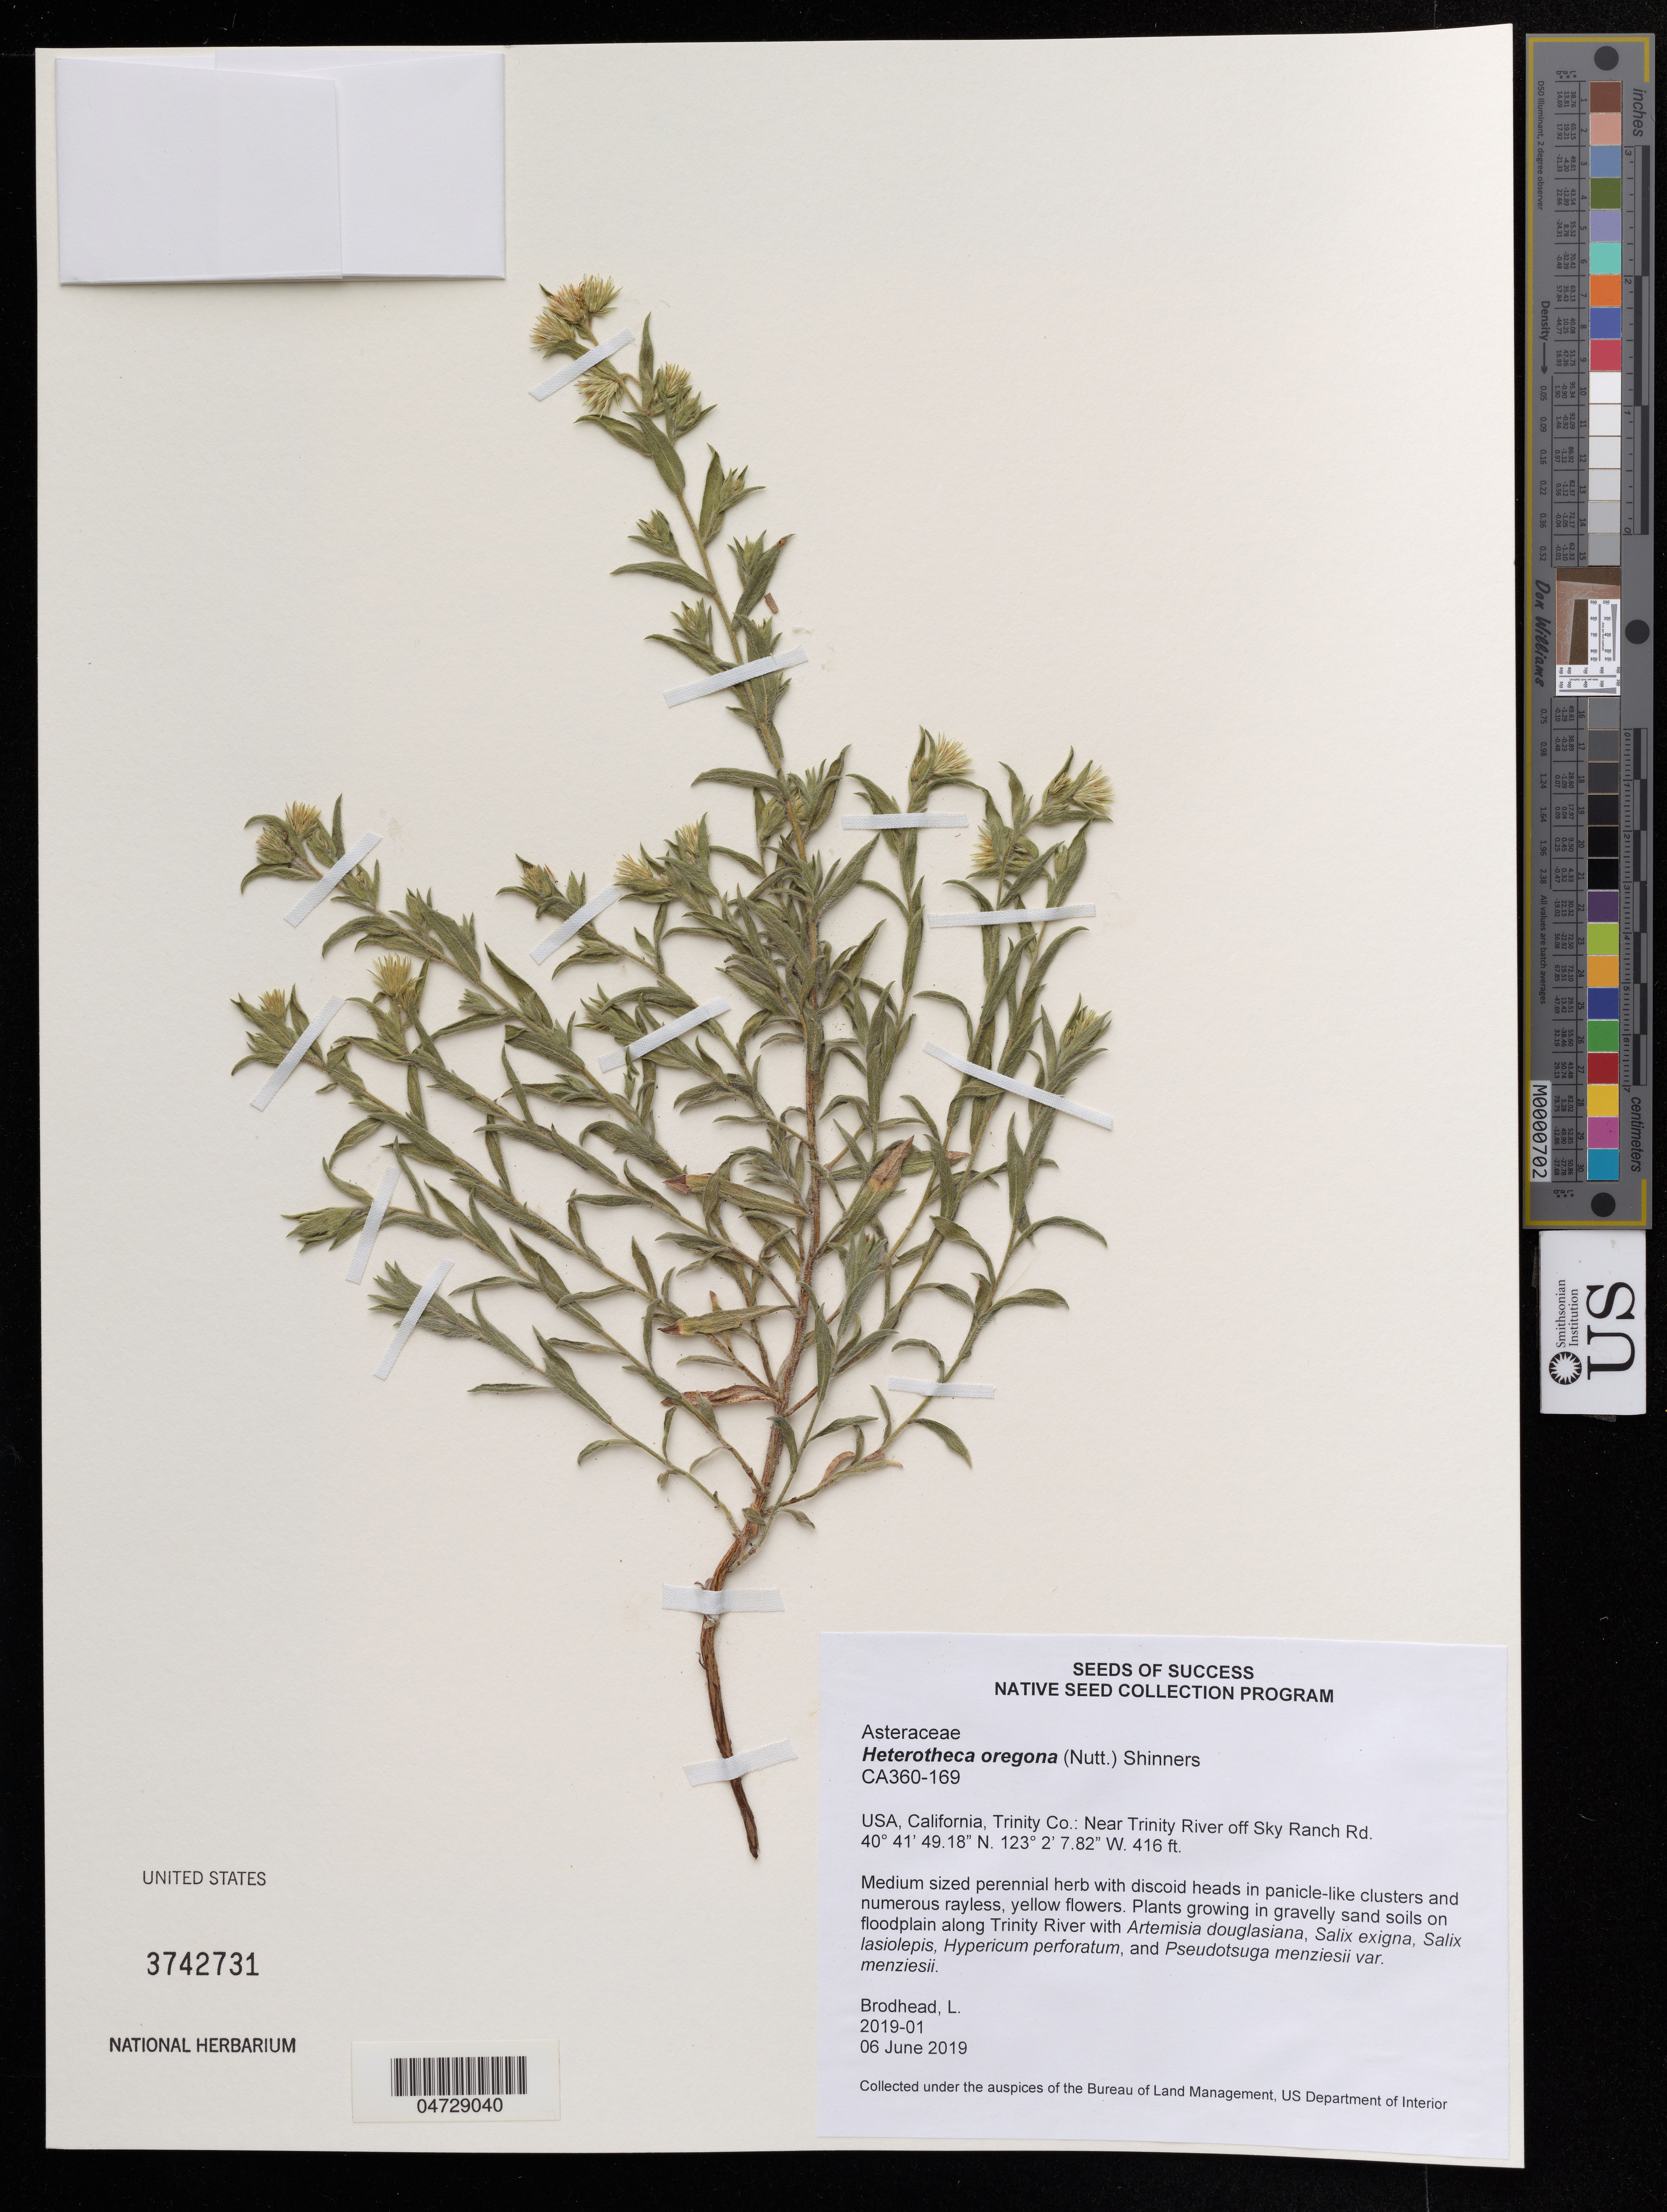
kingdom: Plantae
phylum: Tracheophyta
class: Magnoliopsida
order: Asterales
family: Asteraceae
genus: Heterotheca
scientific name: Heterotheca oregona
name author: (Nutt.) Shinners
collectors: L. Brodhead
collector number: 2019-01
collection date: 2019-06-06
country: United States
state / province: California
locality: Trinity Co.: Near Trinity River of Sky Ranch Rd.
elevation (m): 127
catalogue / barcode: US 3742731